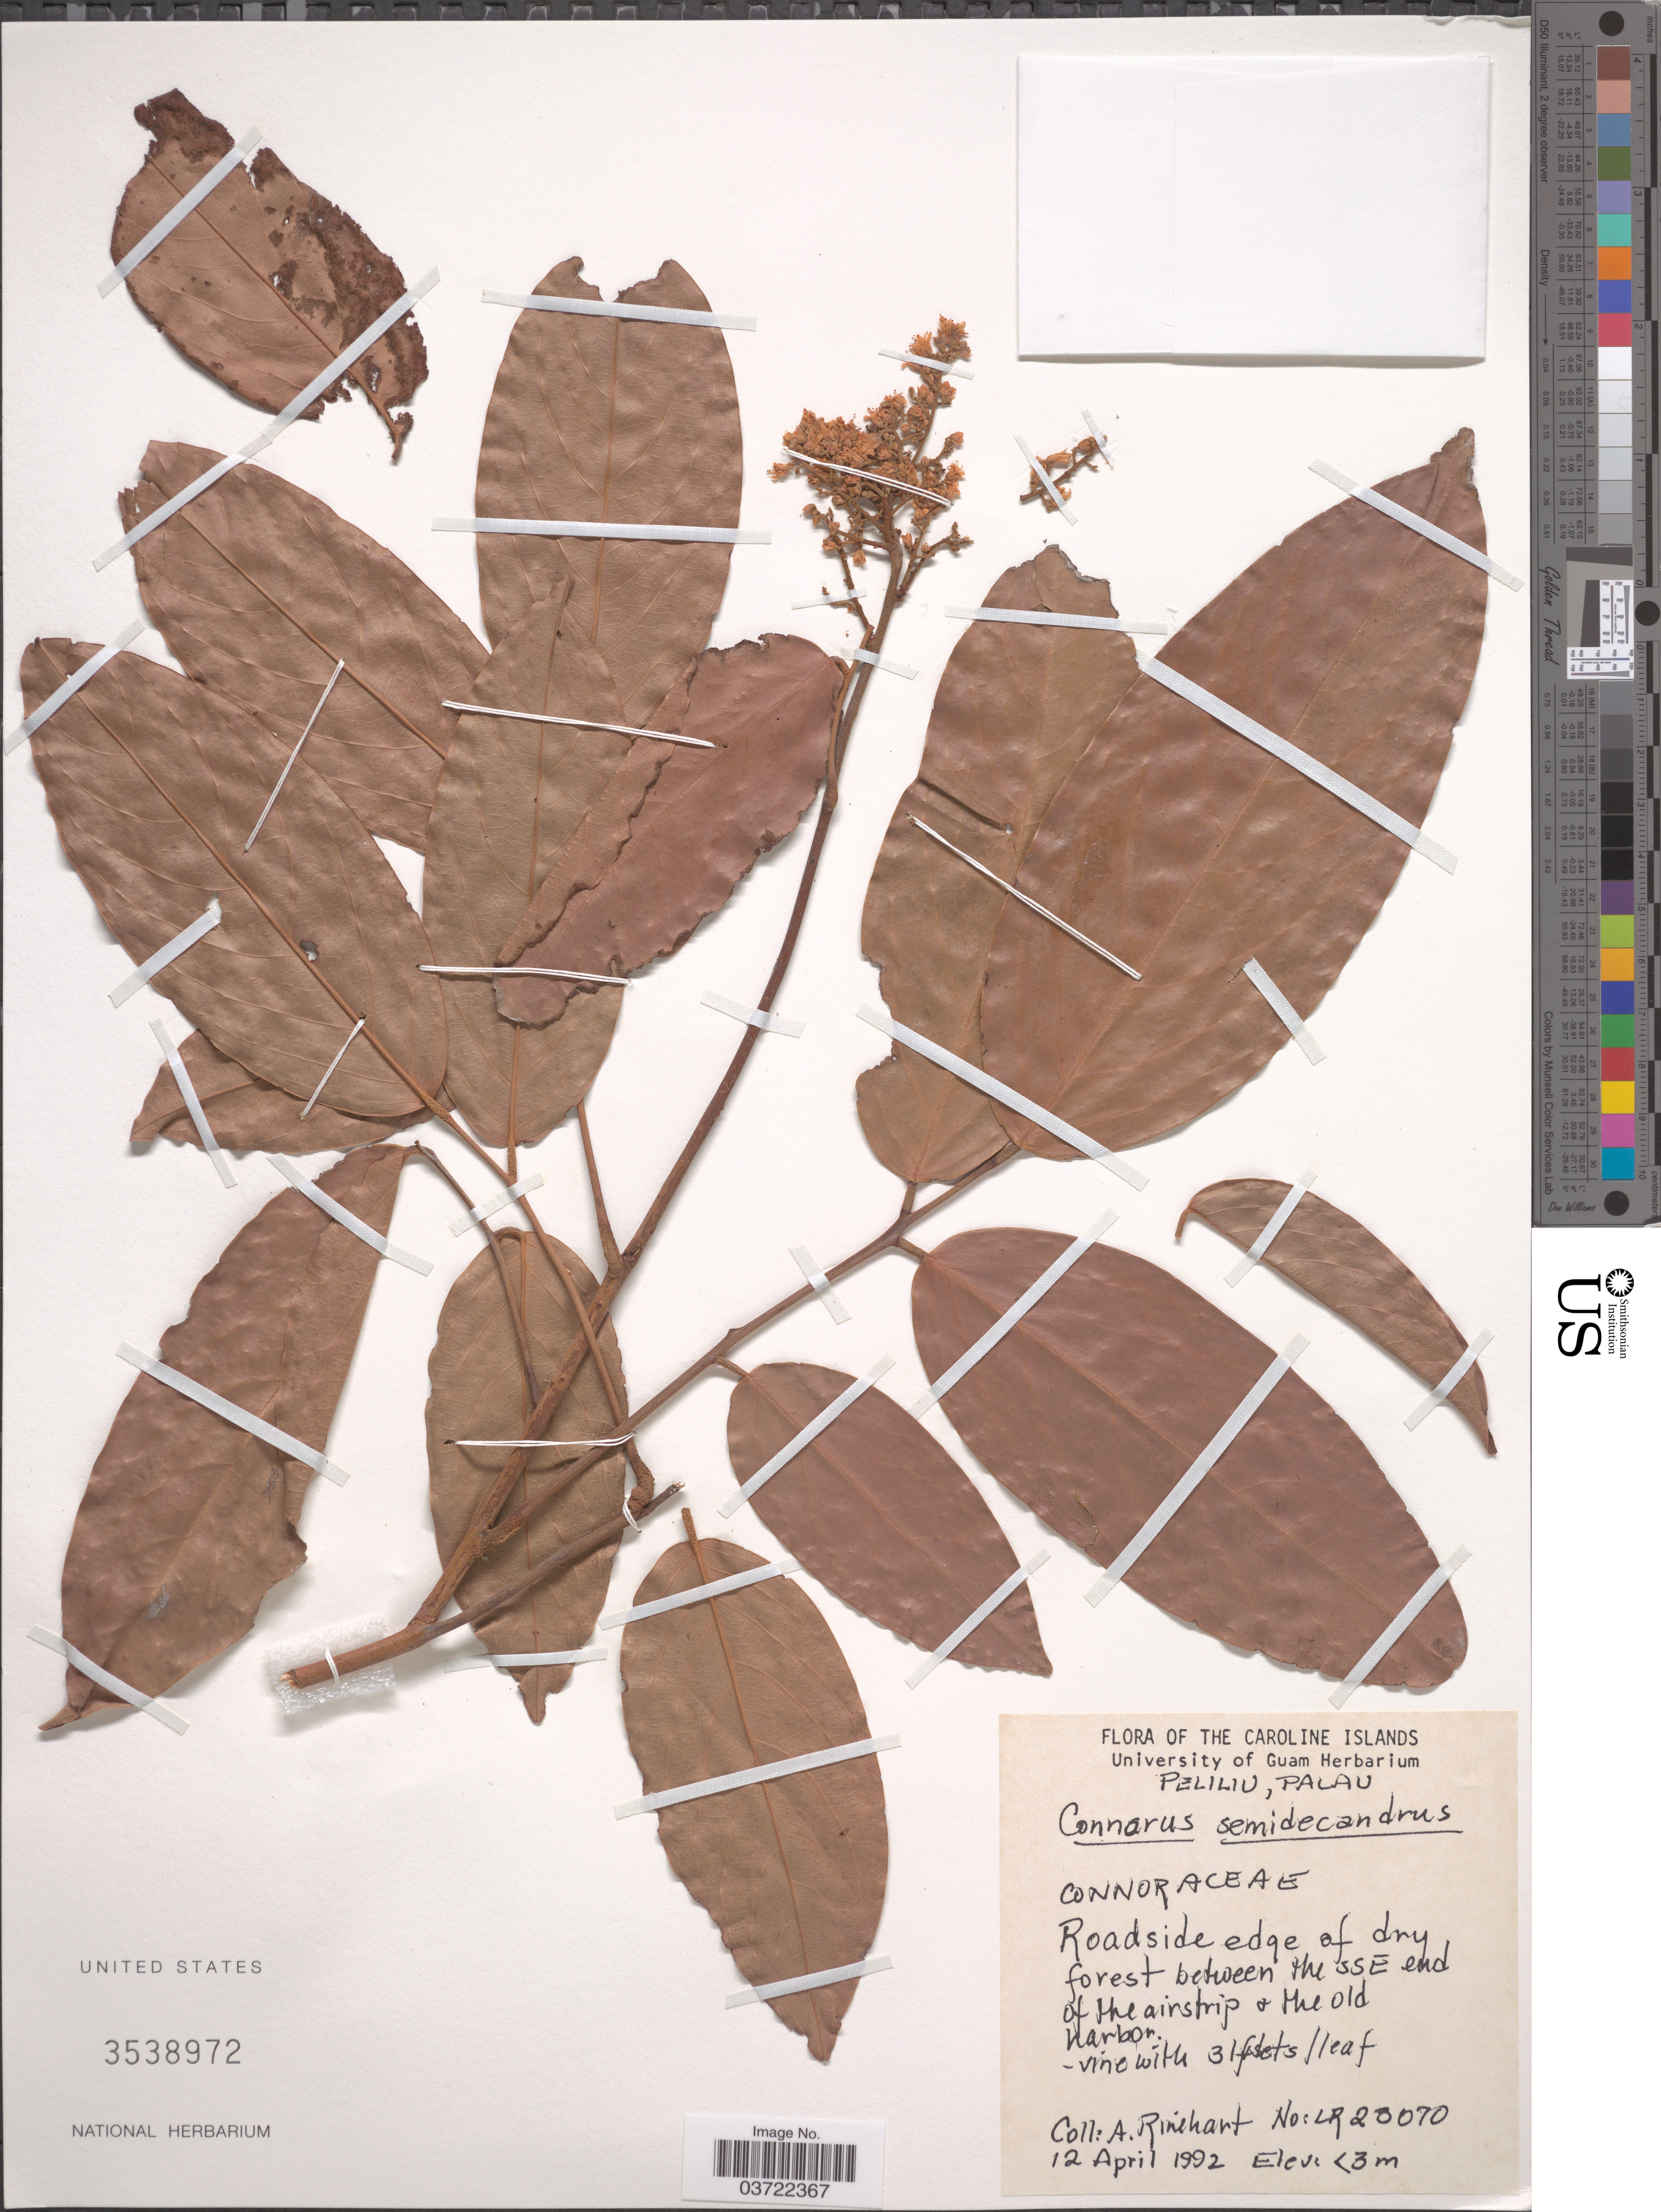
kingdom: Plantae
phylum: Tracheophyta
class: Magnoliopsida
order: Oxalidales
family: Connaraceae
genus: Connarus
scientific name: Connarus semidecandrus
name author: Jack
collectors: A. Rinehart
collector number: LR23070*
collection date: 1992-04-12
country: Palau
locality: Caroline Islands. Peliliu, Palau. Roadside edge of dry forest between the SSE end of the airship & the old Harbor.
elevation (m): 3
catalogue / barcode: US 3538972